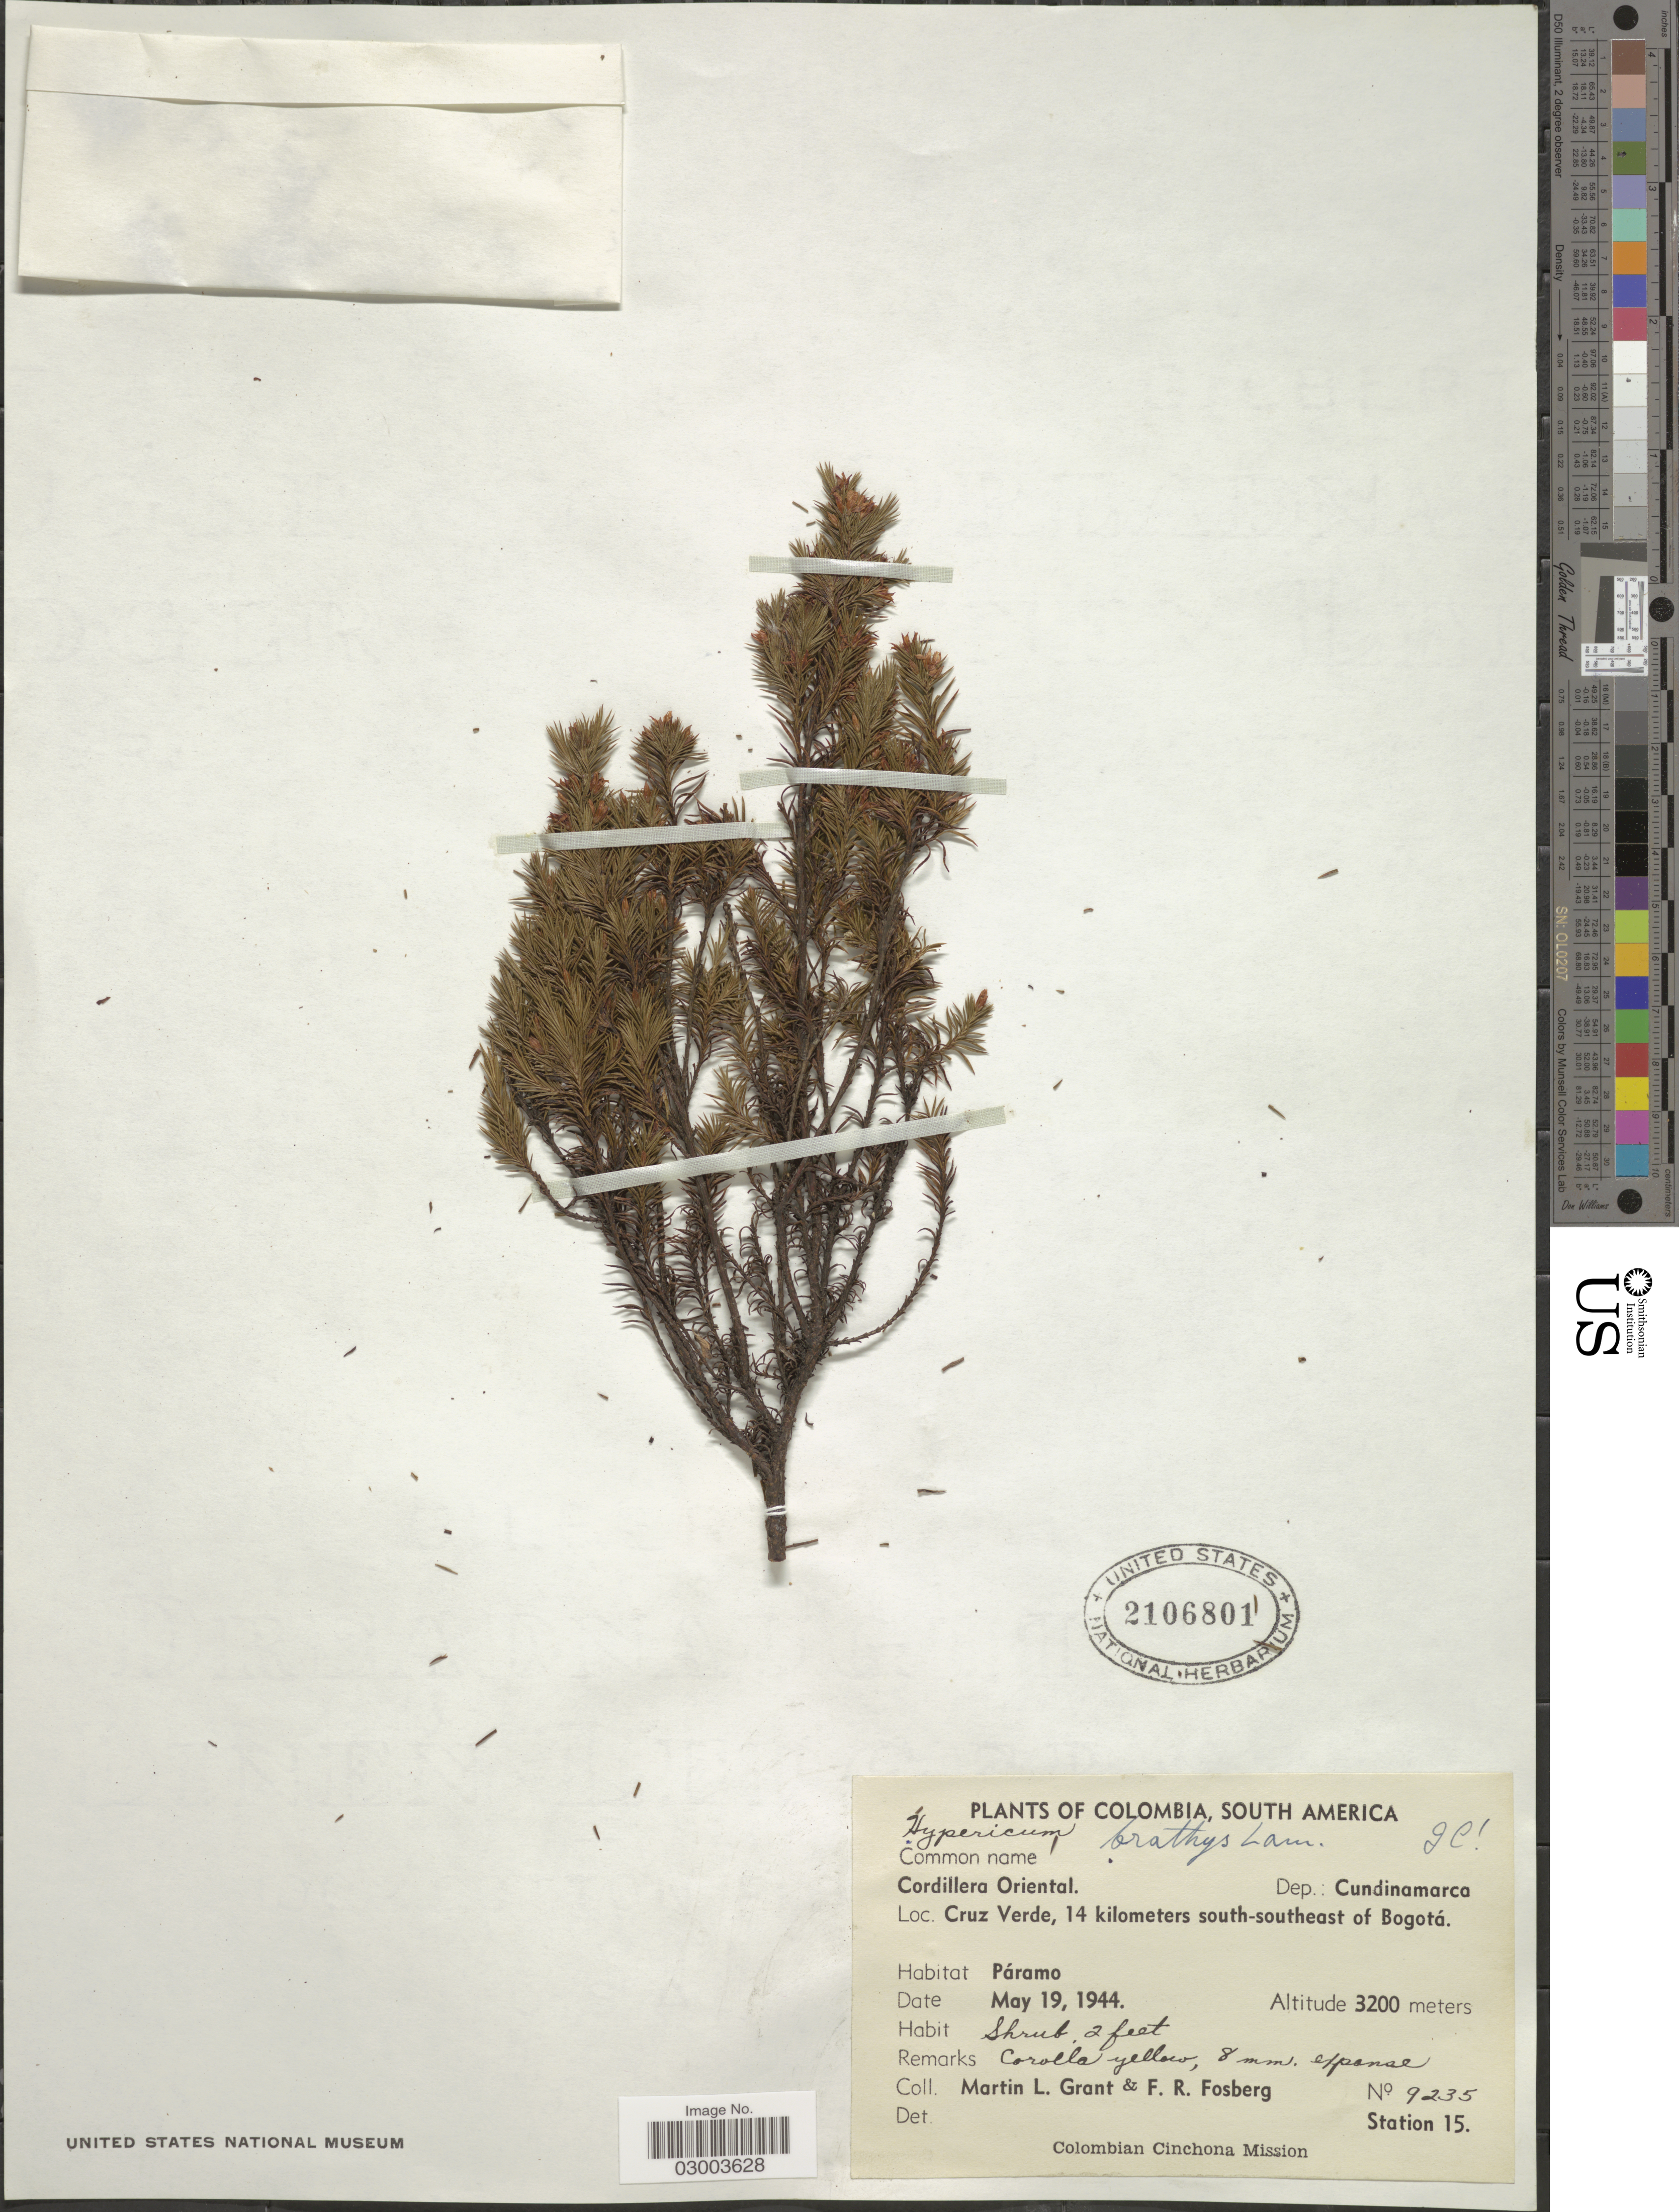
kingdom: Plantae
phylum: Tracheophyta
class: Magnoliopsida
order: Malpighiales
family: Hypericaceae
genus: Hypericum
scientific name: Hypericum juniperinum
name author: Kunth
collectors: M. L. Grant & F. R. Fosberg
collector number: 9235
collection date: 1944-05-19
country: Colombia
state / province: Cundinamarca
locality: Cordillera Oriental, Dep.: Cundinamarca, Cruz Verde, 14 kilometers south-southeast of Bogotá, Station 15.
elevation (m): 3200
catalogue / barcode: US 2106801